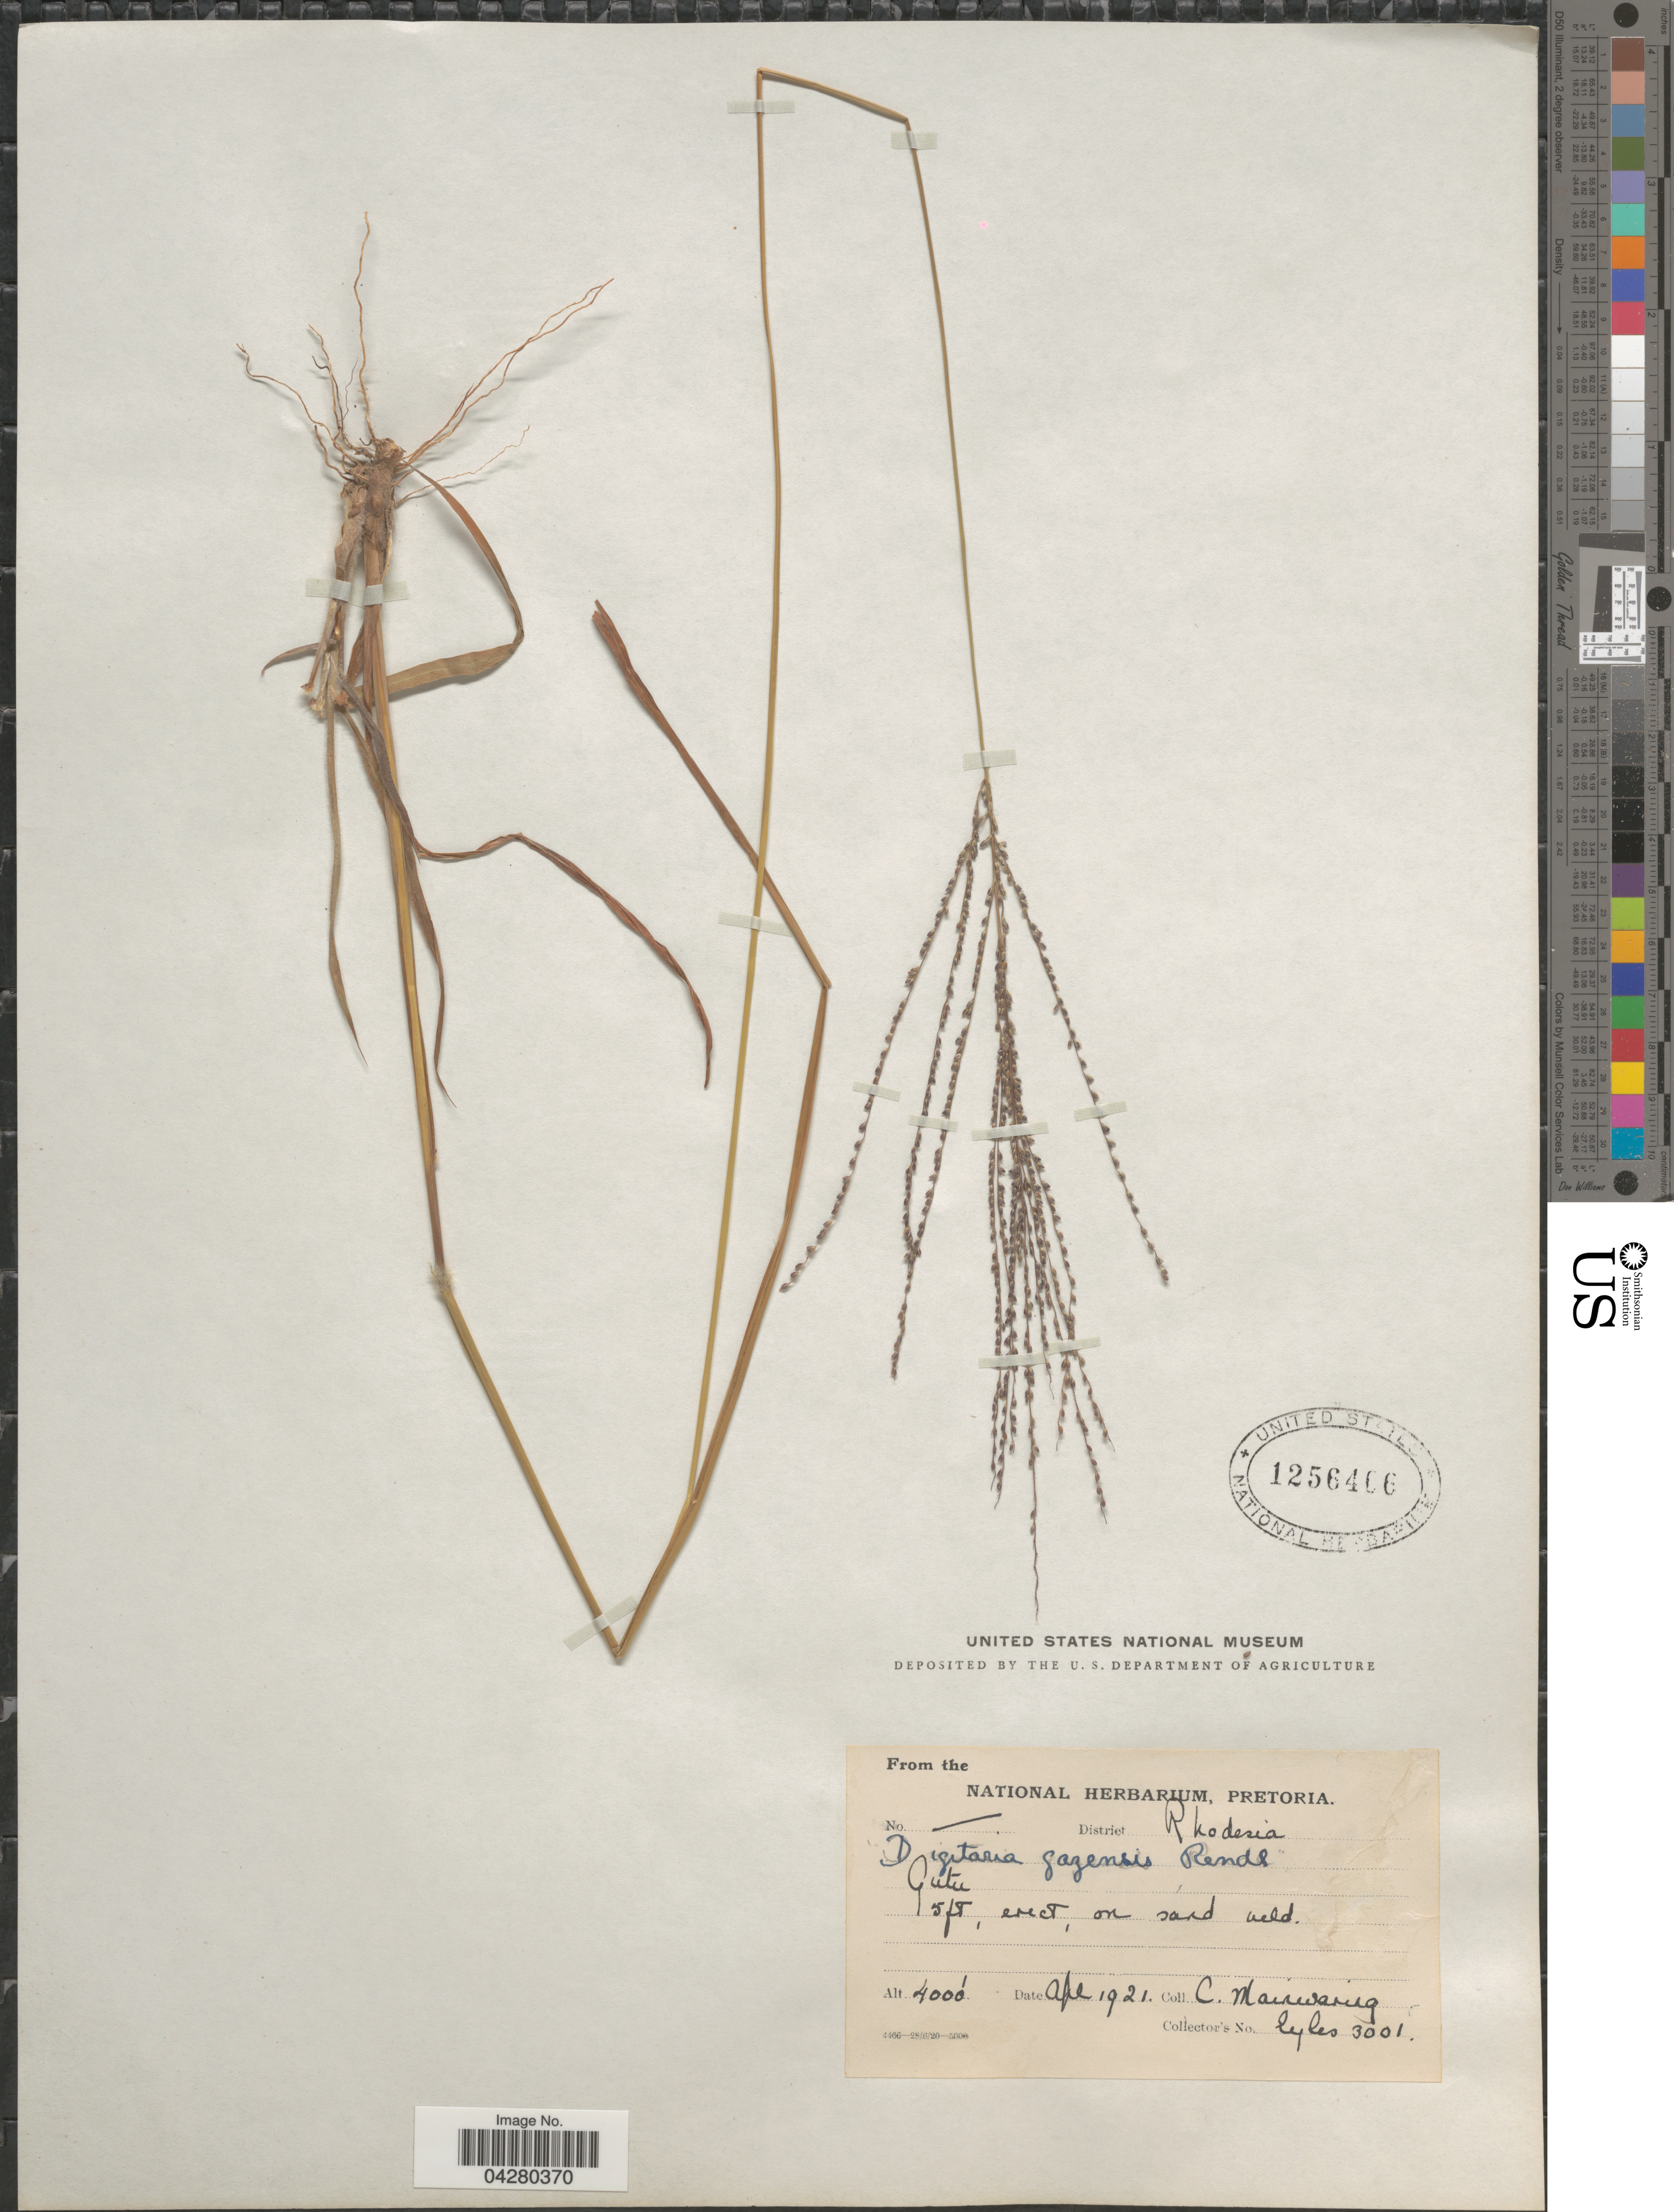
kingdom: Plantae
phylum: Tracheophyta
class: Liliopsida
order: Poales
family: Poaceae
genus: Digitaria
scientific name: Digitaria gazensis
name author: Rendle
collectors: C. Mainwaring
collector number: Eyles3001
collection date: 1921-04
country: Zimbabwe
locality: District Rhodesia. Gutu.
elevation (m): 1219